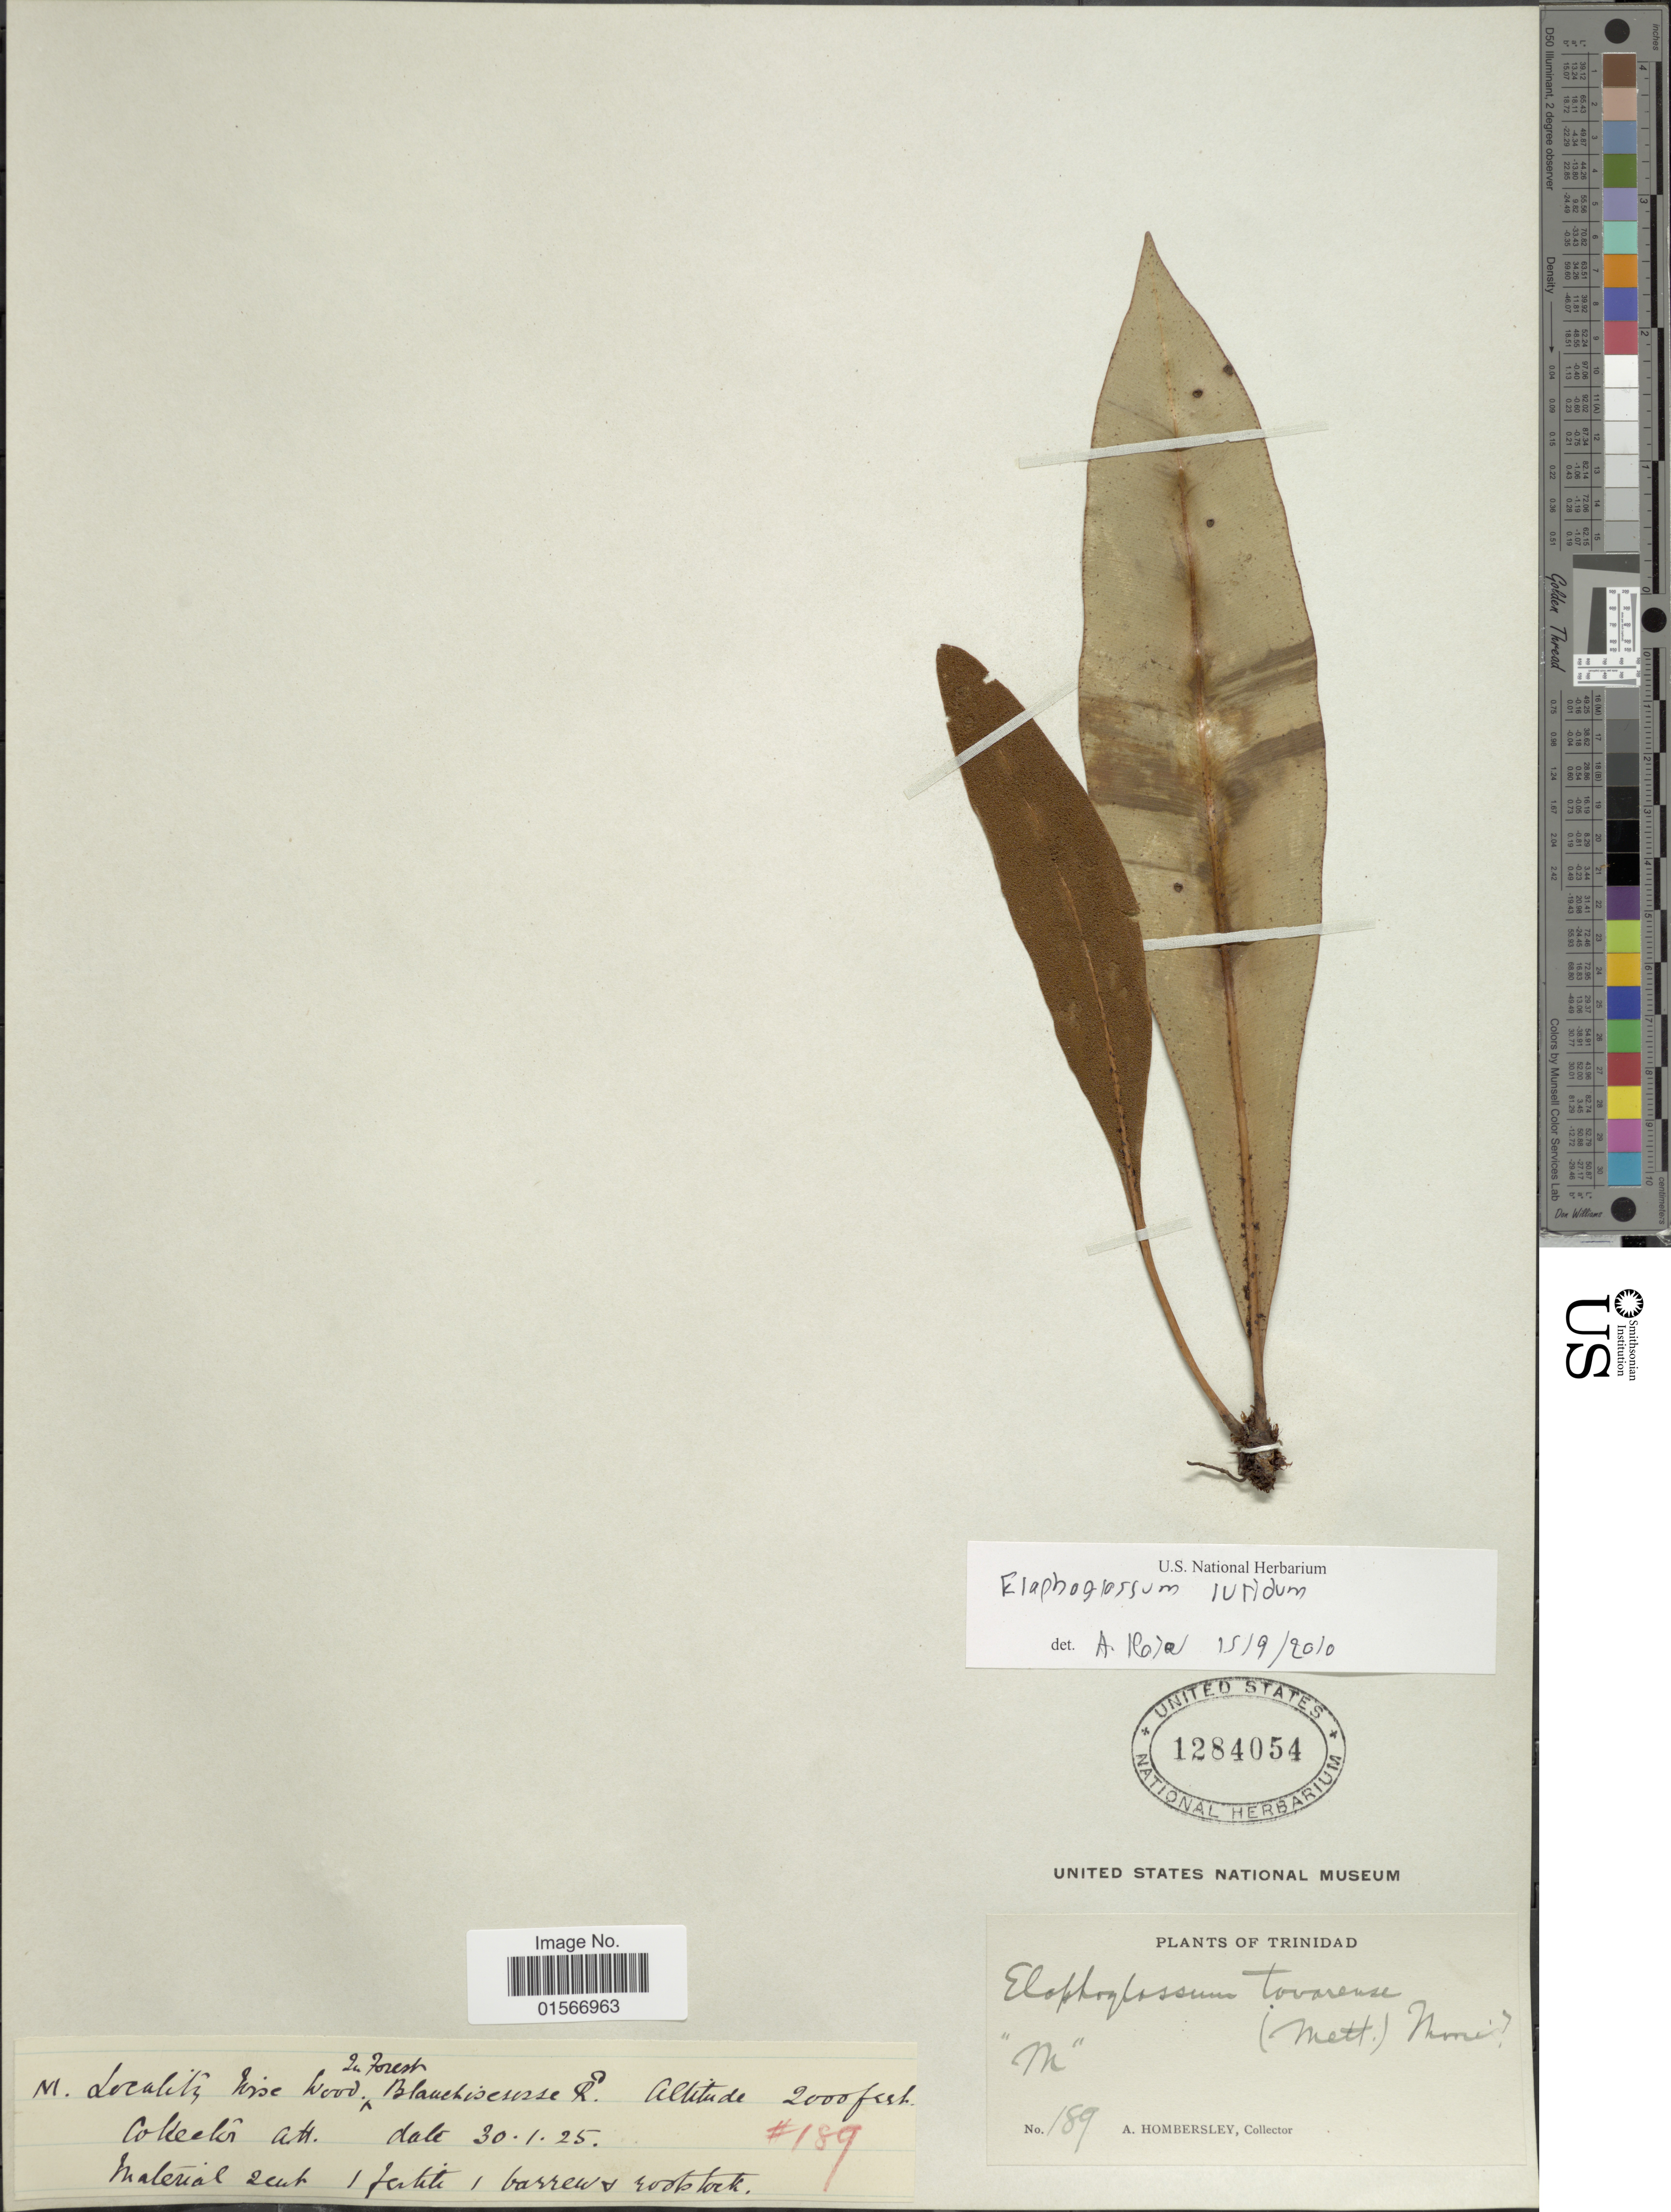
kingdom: Plantae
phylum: Tracheophyta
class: Polypodiopsida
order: Polypodiales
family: Dryopteridaceae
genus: Elaphoglossum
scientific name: Elaphoglossum luridum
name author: (Fée) Christ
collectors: A. Hombersley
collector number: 189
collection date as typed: Transcribed d/m/y: 30/1/25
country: Trinidad and Tobago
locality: In forest Blanchiseusse Rd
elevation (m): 610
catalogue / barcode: US 1284054